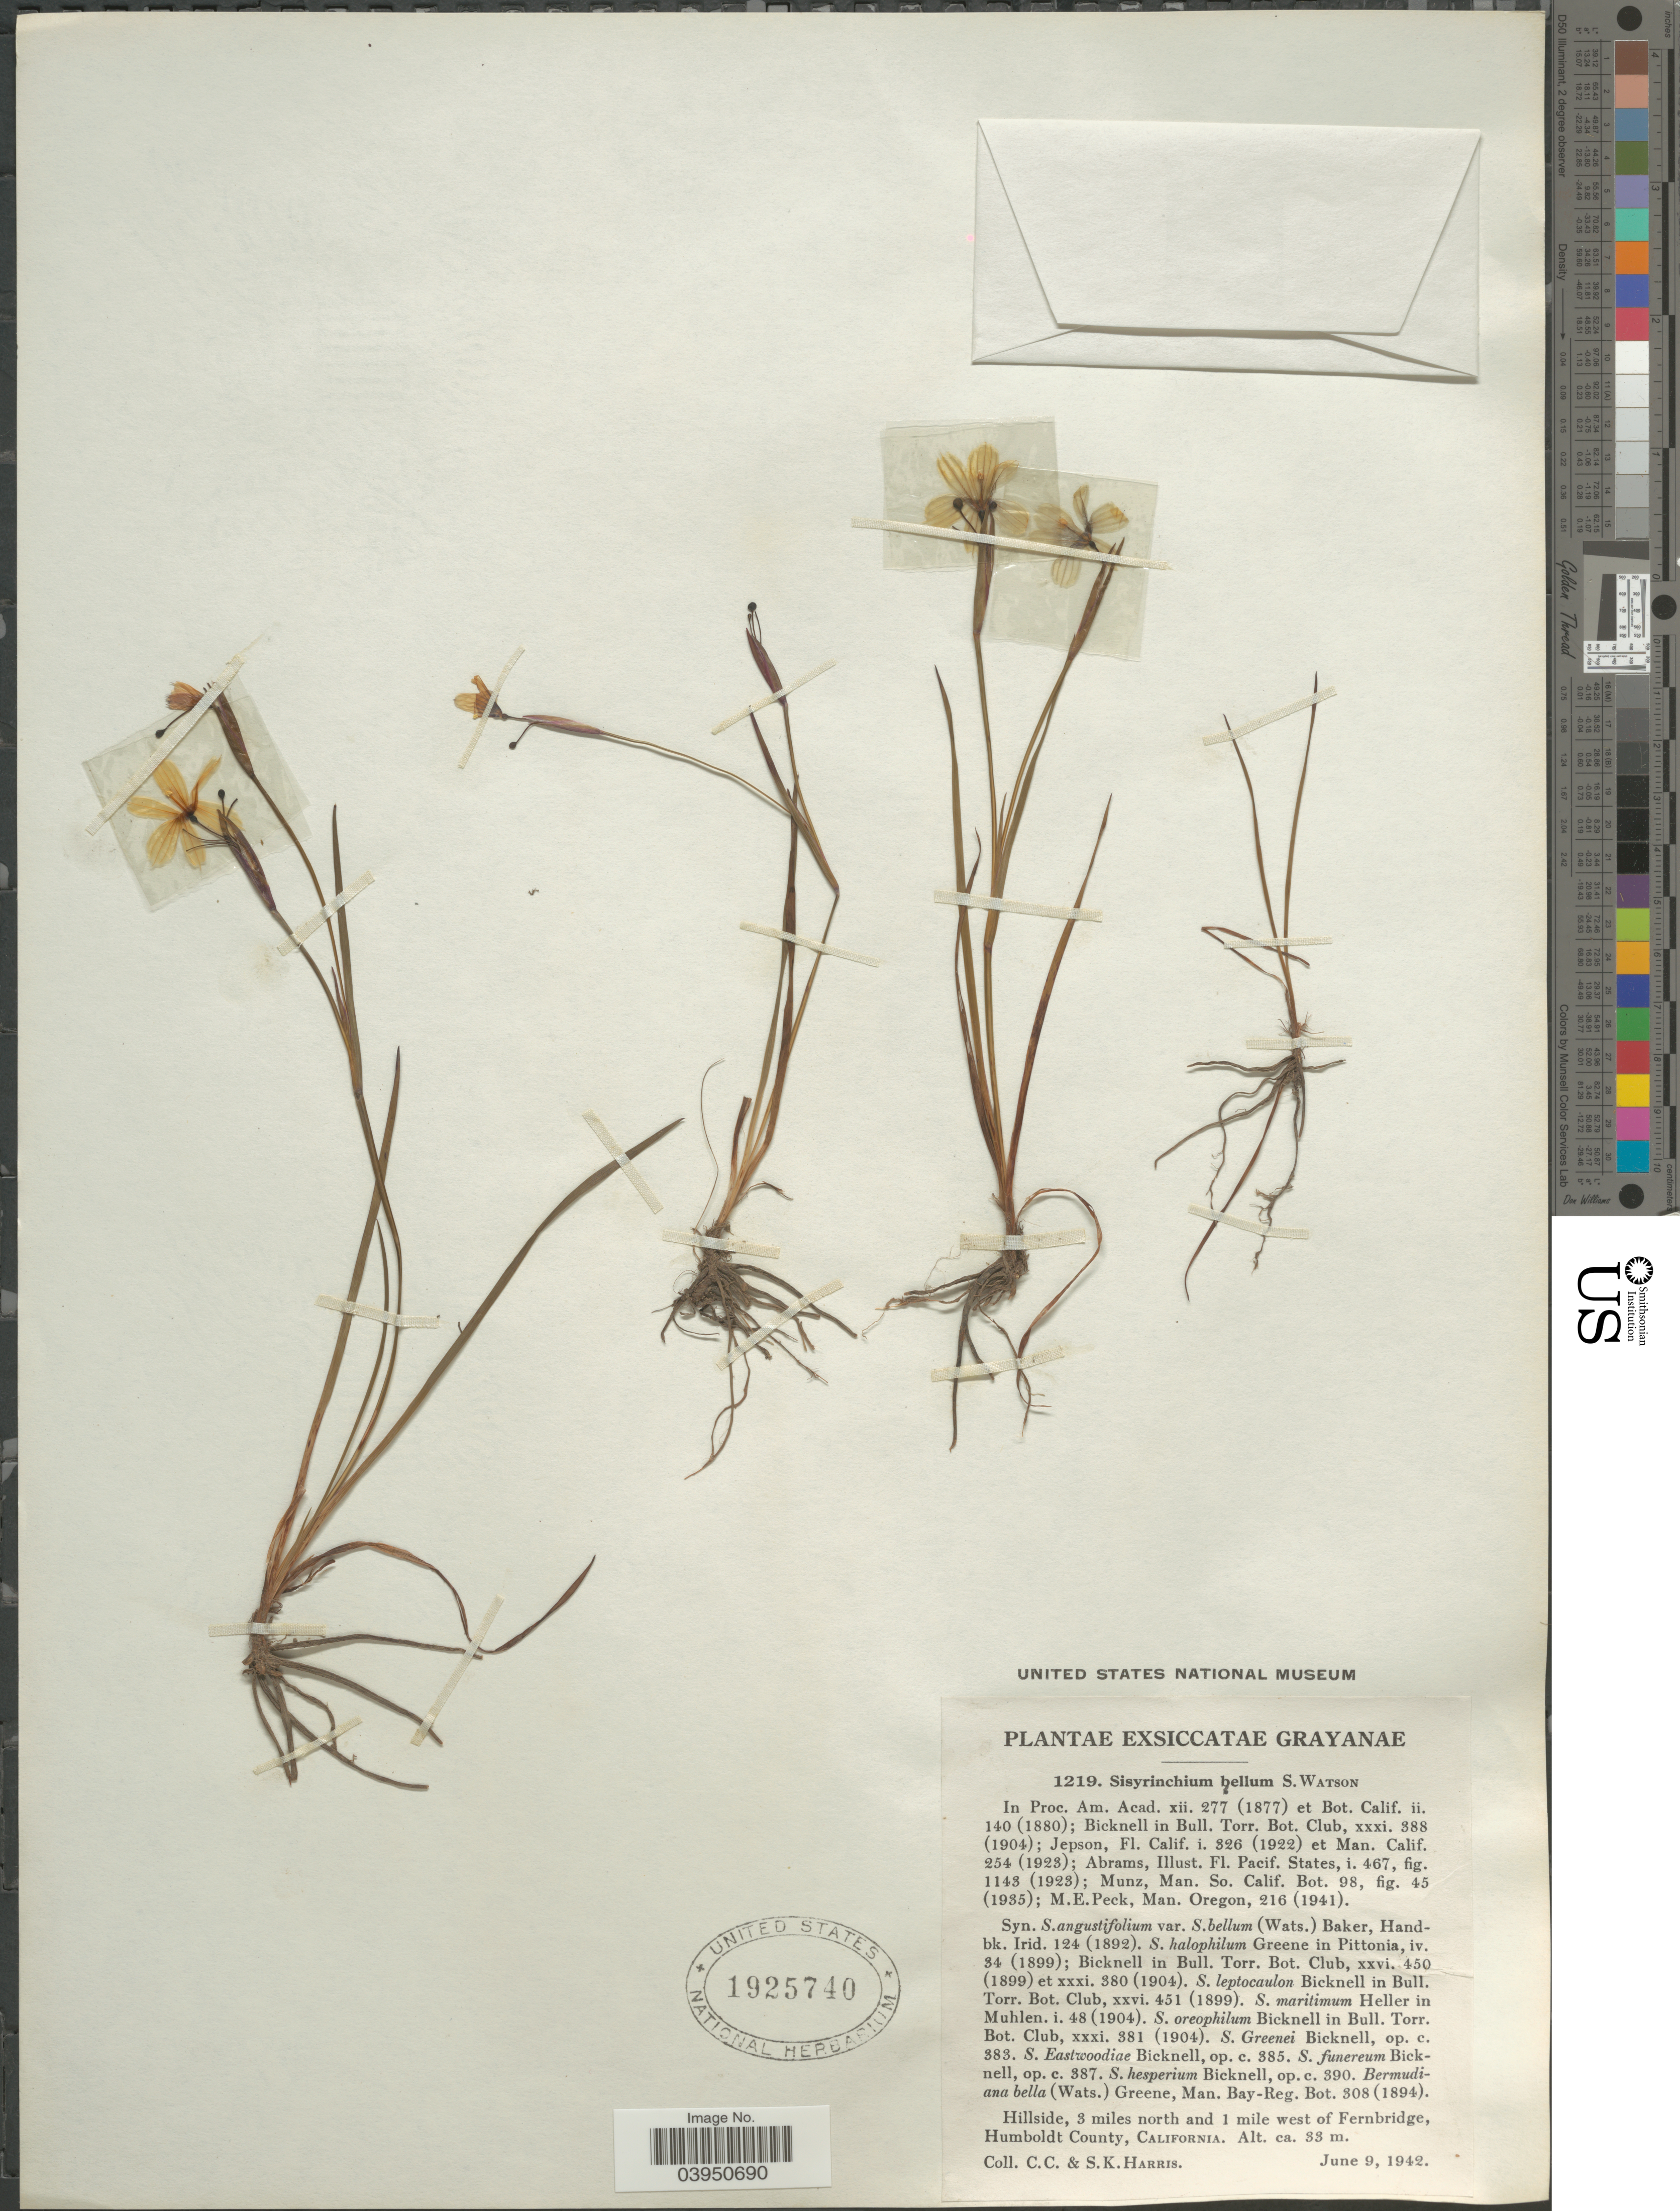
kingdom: Plantae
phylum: Tracheophyta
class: Liliopsida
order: Asparagales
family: Iridaceae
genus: Sisyrinchium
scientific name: Sisyrinchium bellum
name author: S. Watson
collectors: C. C. Harris & S. K. Harris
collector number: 1219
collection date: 1942-06-09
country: United States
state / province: California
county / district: Humboldt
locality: Hillside, 3 miles north and 1 mile west of Fernbridge, Humboldt County.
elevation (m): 33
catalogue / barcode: US 1925740